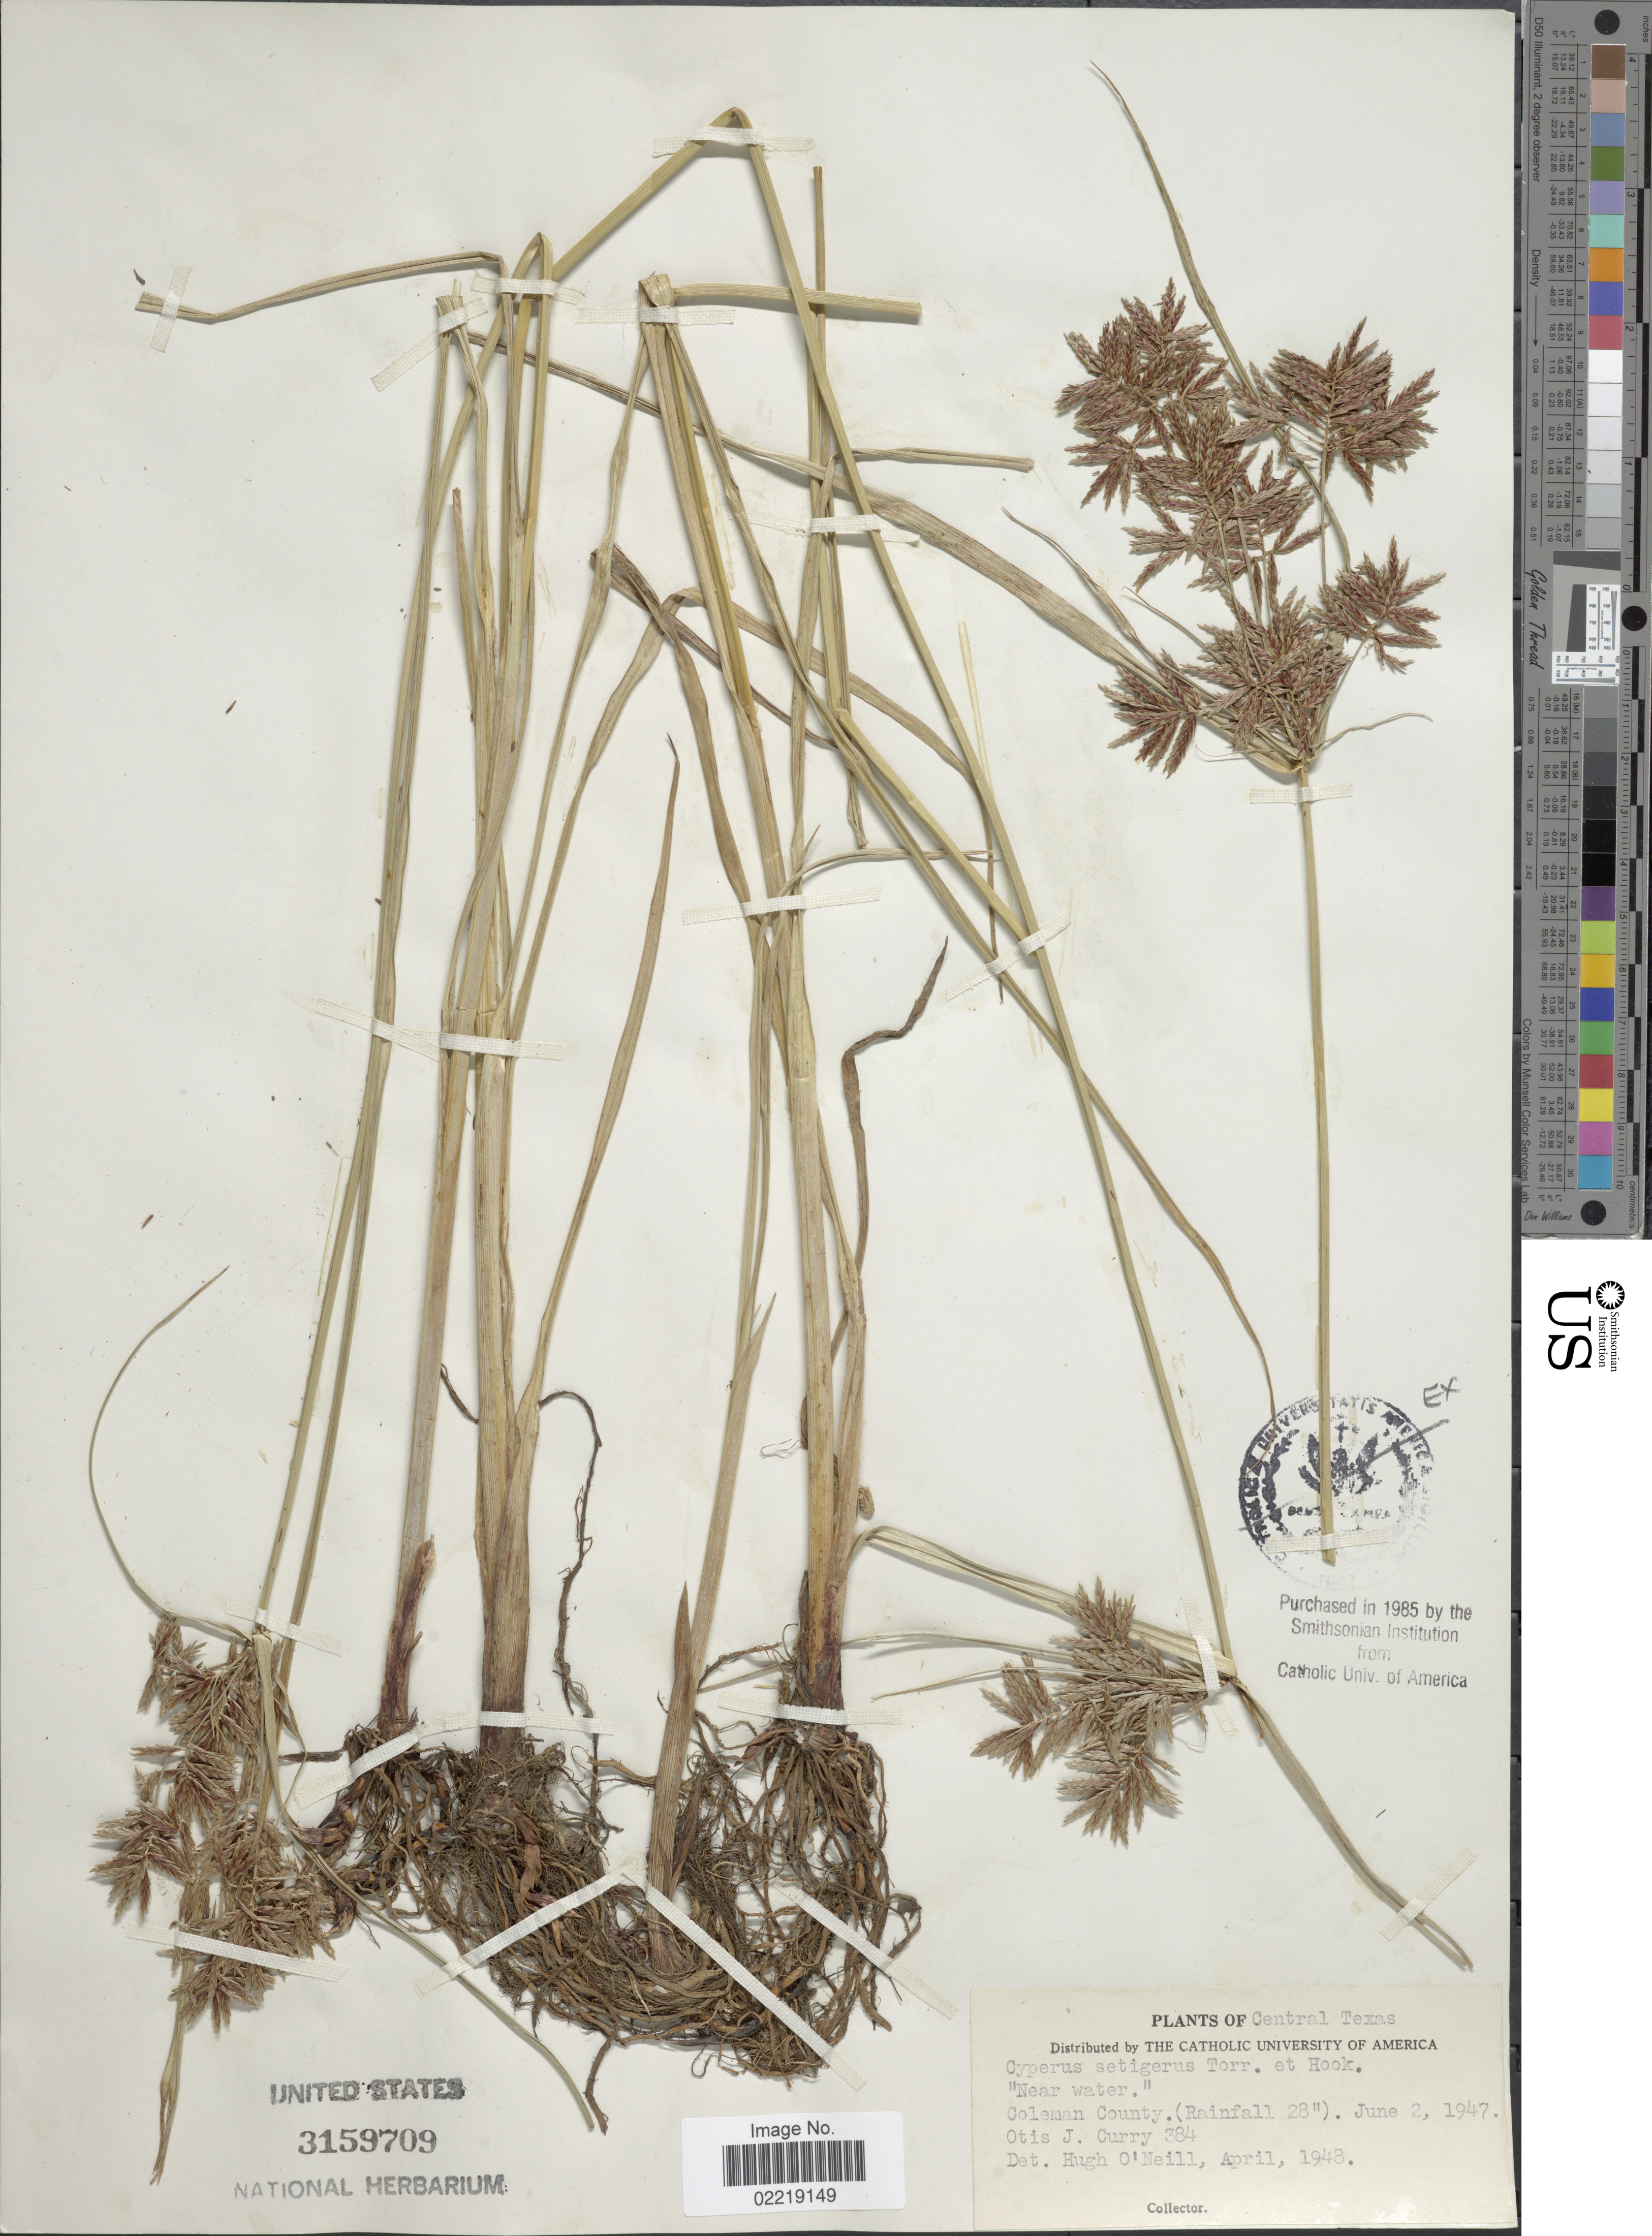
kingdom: Plantae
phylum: Tracheophyta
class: Liliopsida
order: Poales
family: Cyperaceae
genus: Cyperus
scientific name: Cyperus setigerus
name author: Torr. & Hook.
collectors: O. Curry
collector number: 384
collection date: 1947-06-02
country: United States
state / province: Texas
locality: Central Texas. Coleman County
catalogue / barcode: US 3159709